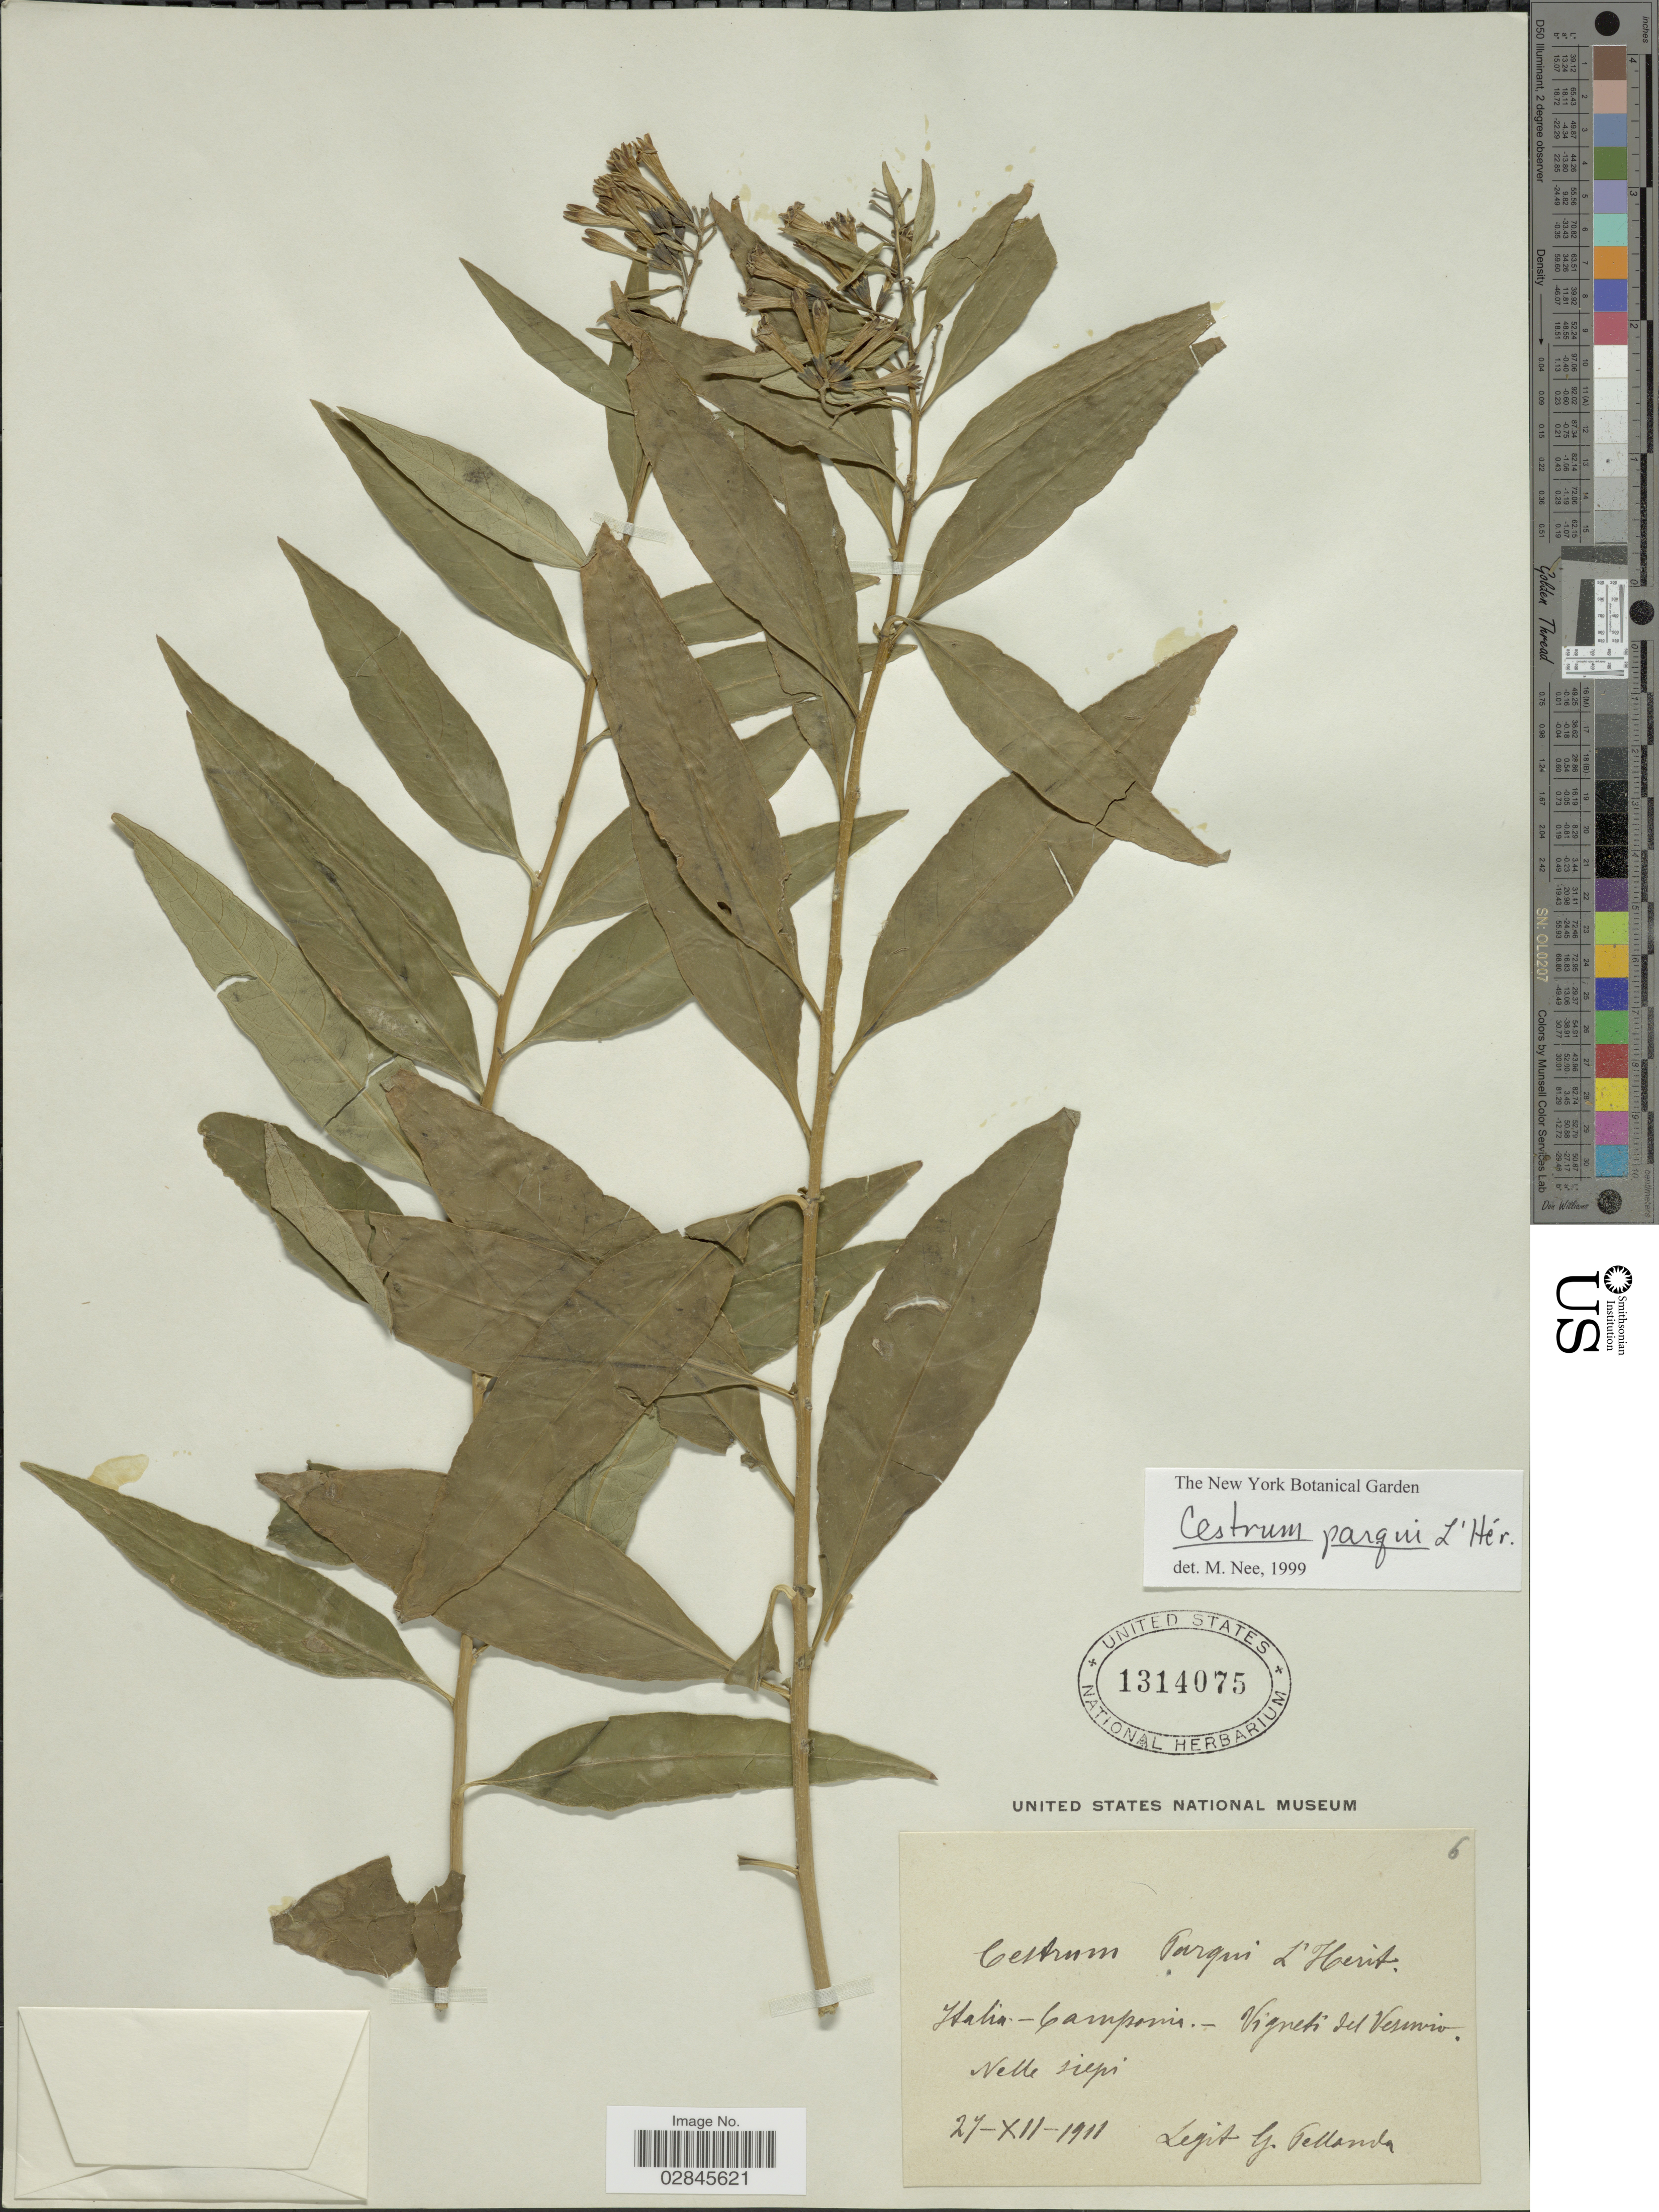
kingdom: Plantae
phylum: Tracheophyta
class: Magnoliopsida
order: Solanales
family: Solanaceae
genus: Cestrum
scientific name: Cestrum parqui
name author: L'Hér.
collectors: G. Pellanda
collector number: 6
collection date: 1911-12-27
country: Italy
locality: Camponio.-Vigneti del Vesmio Nelle siepi.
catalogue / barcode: US 1314075